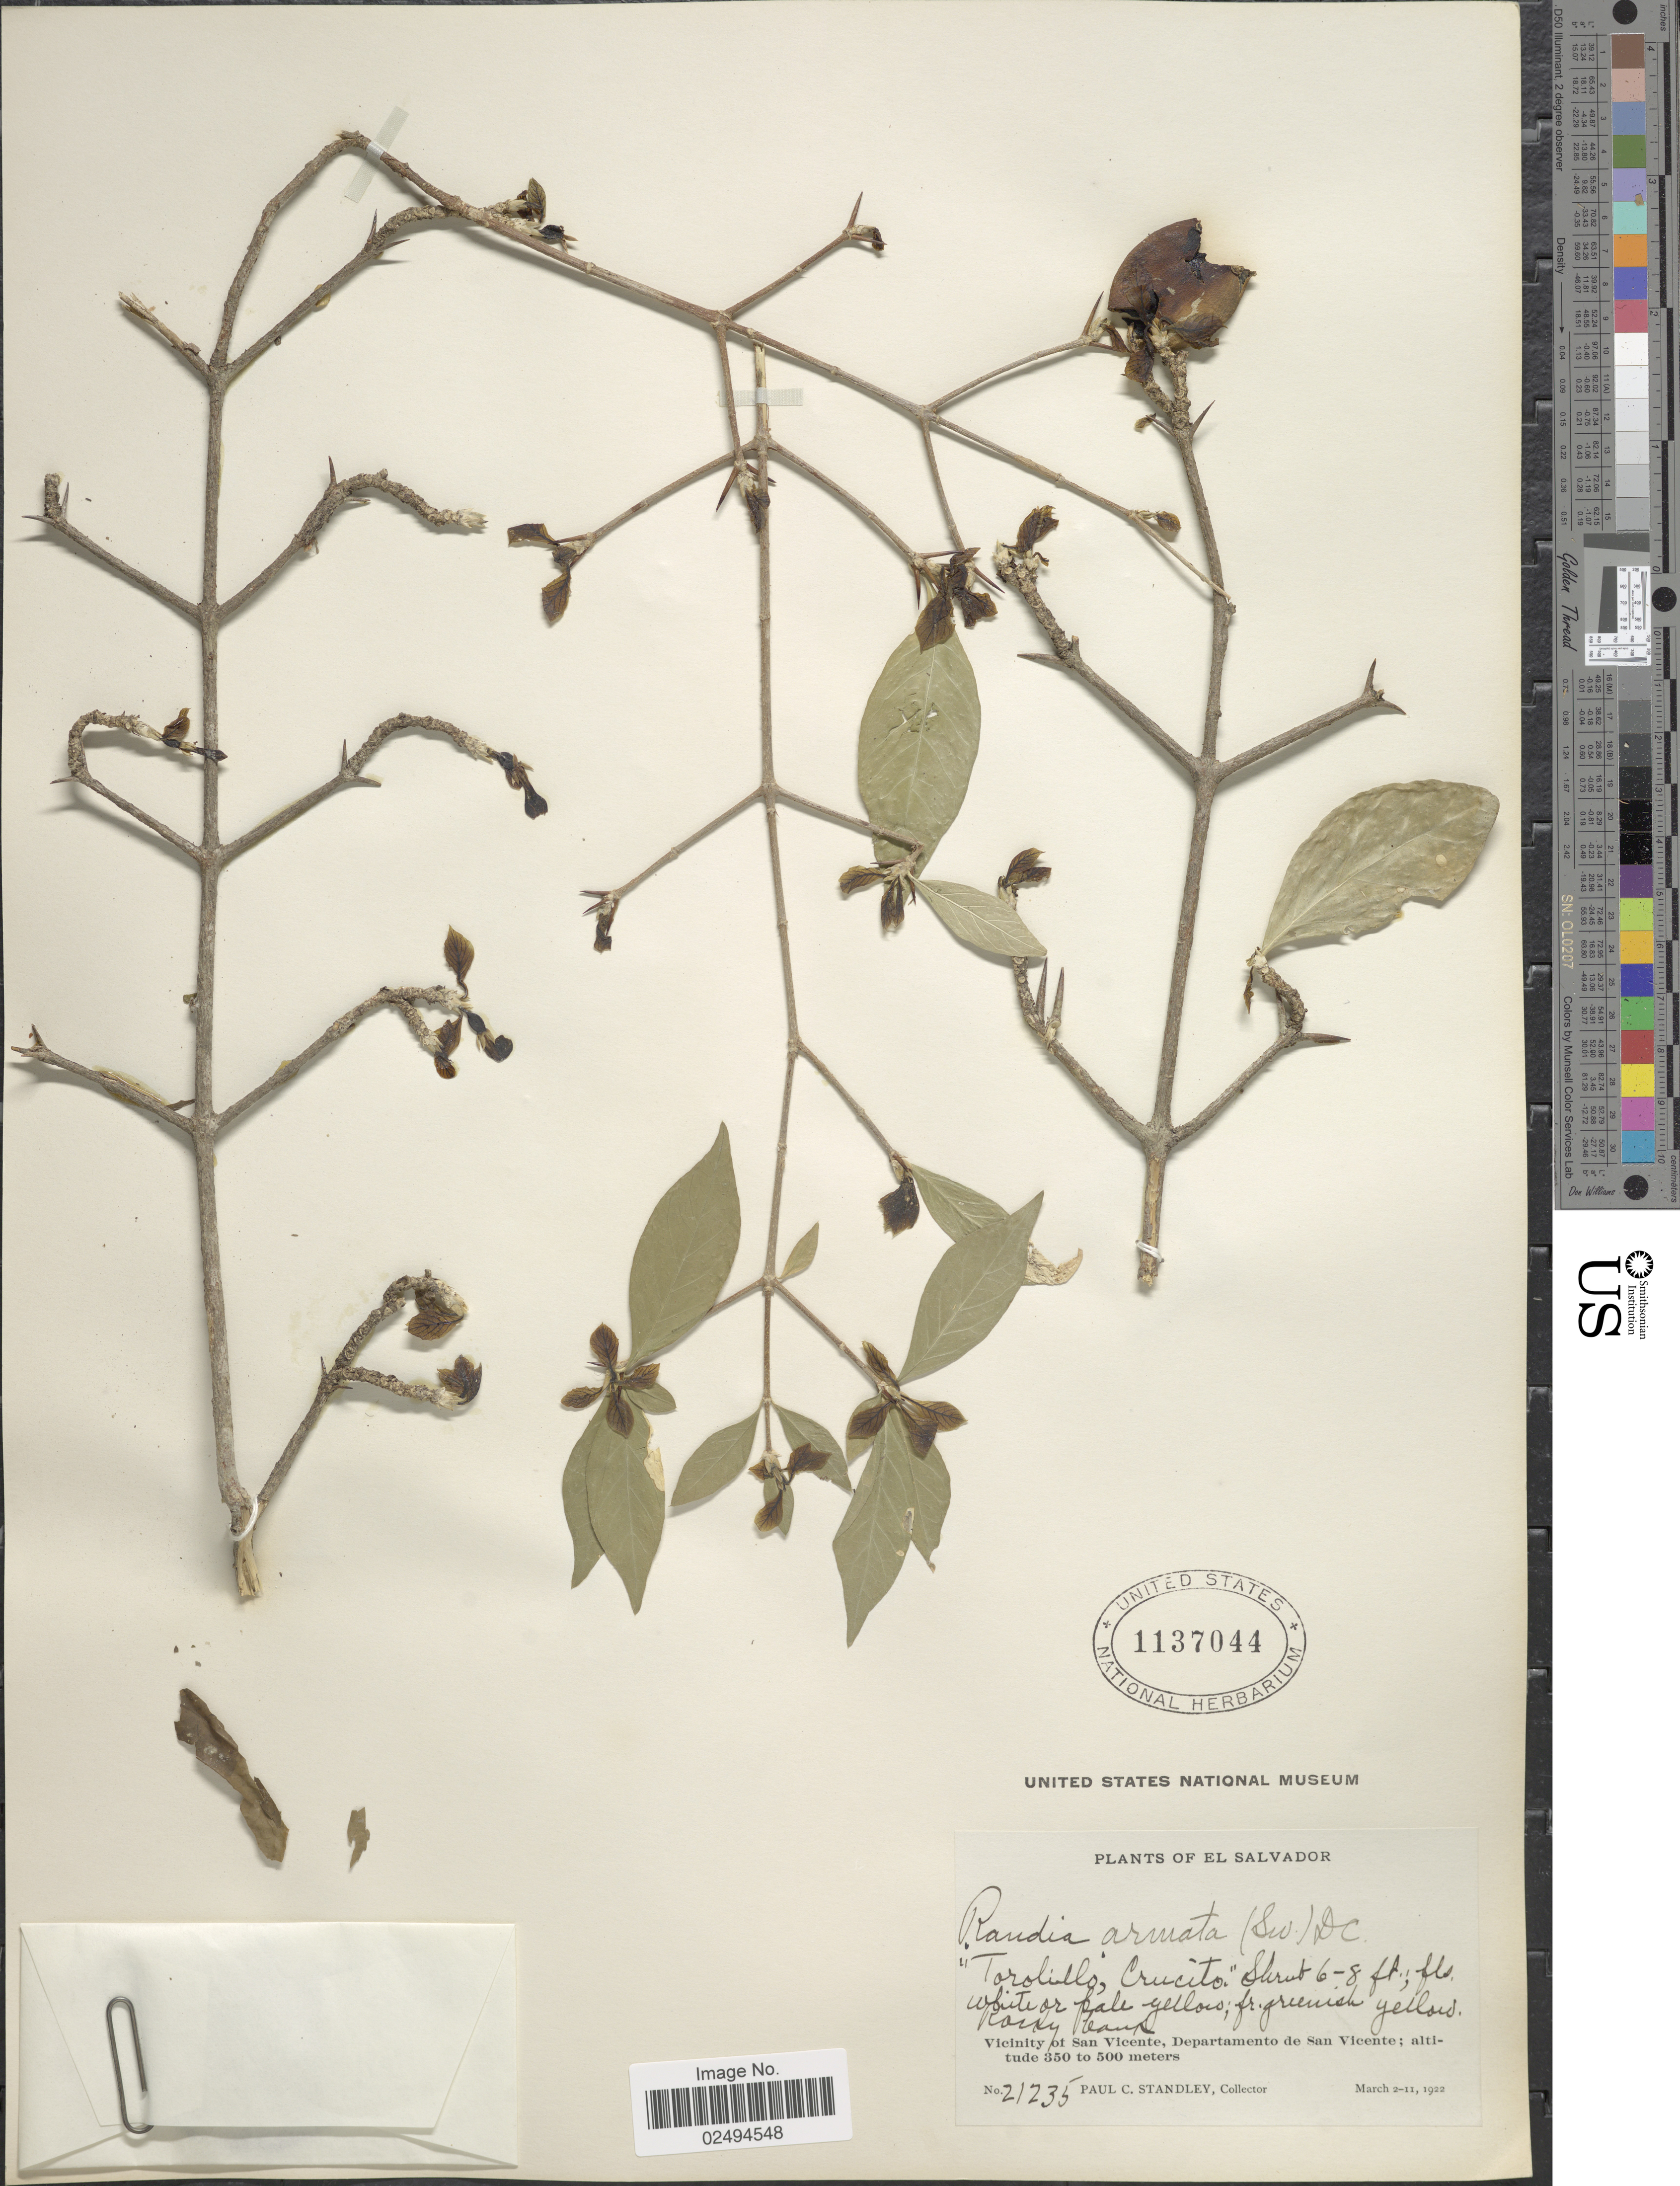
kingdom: Plantae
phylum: Tracheophyta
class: Magnoliopsida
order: Gentianales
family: Rubiaceae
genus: Randia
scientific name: Randia armata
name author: (Sw.) DC.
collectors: P. C. Standley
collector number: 21235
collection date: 1922-03-02/1922-03-11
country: El Salvador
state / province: San Vincente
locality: Vicinity of San Vicente, Departamento de San Vicente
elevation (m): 350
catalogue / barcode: US 1137044